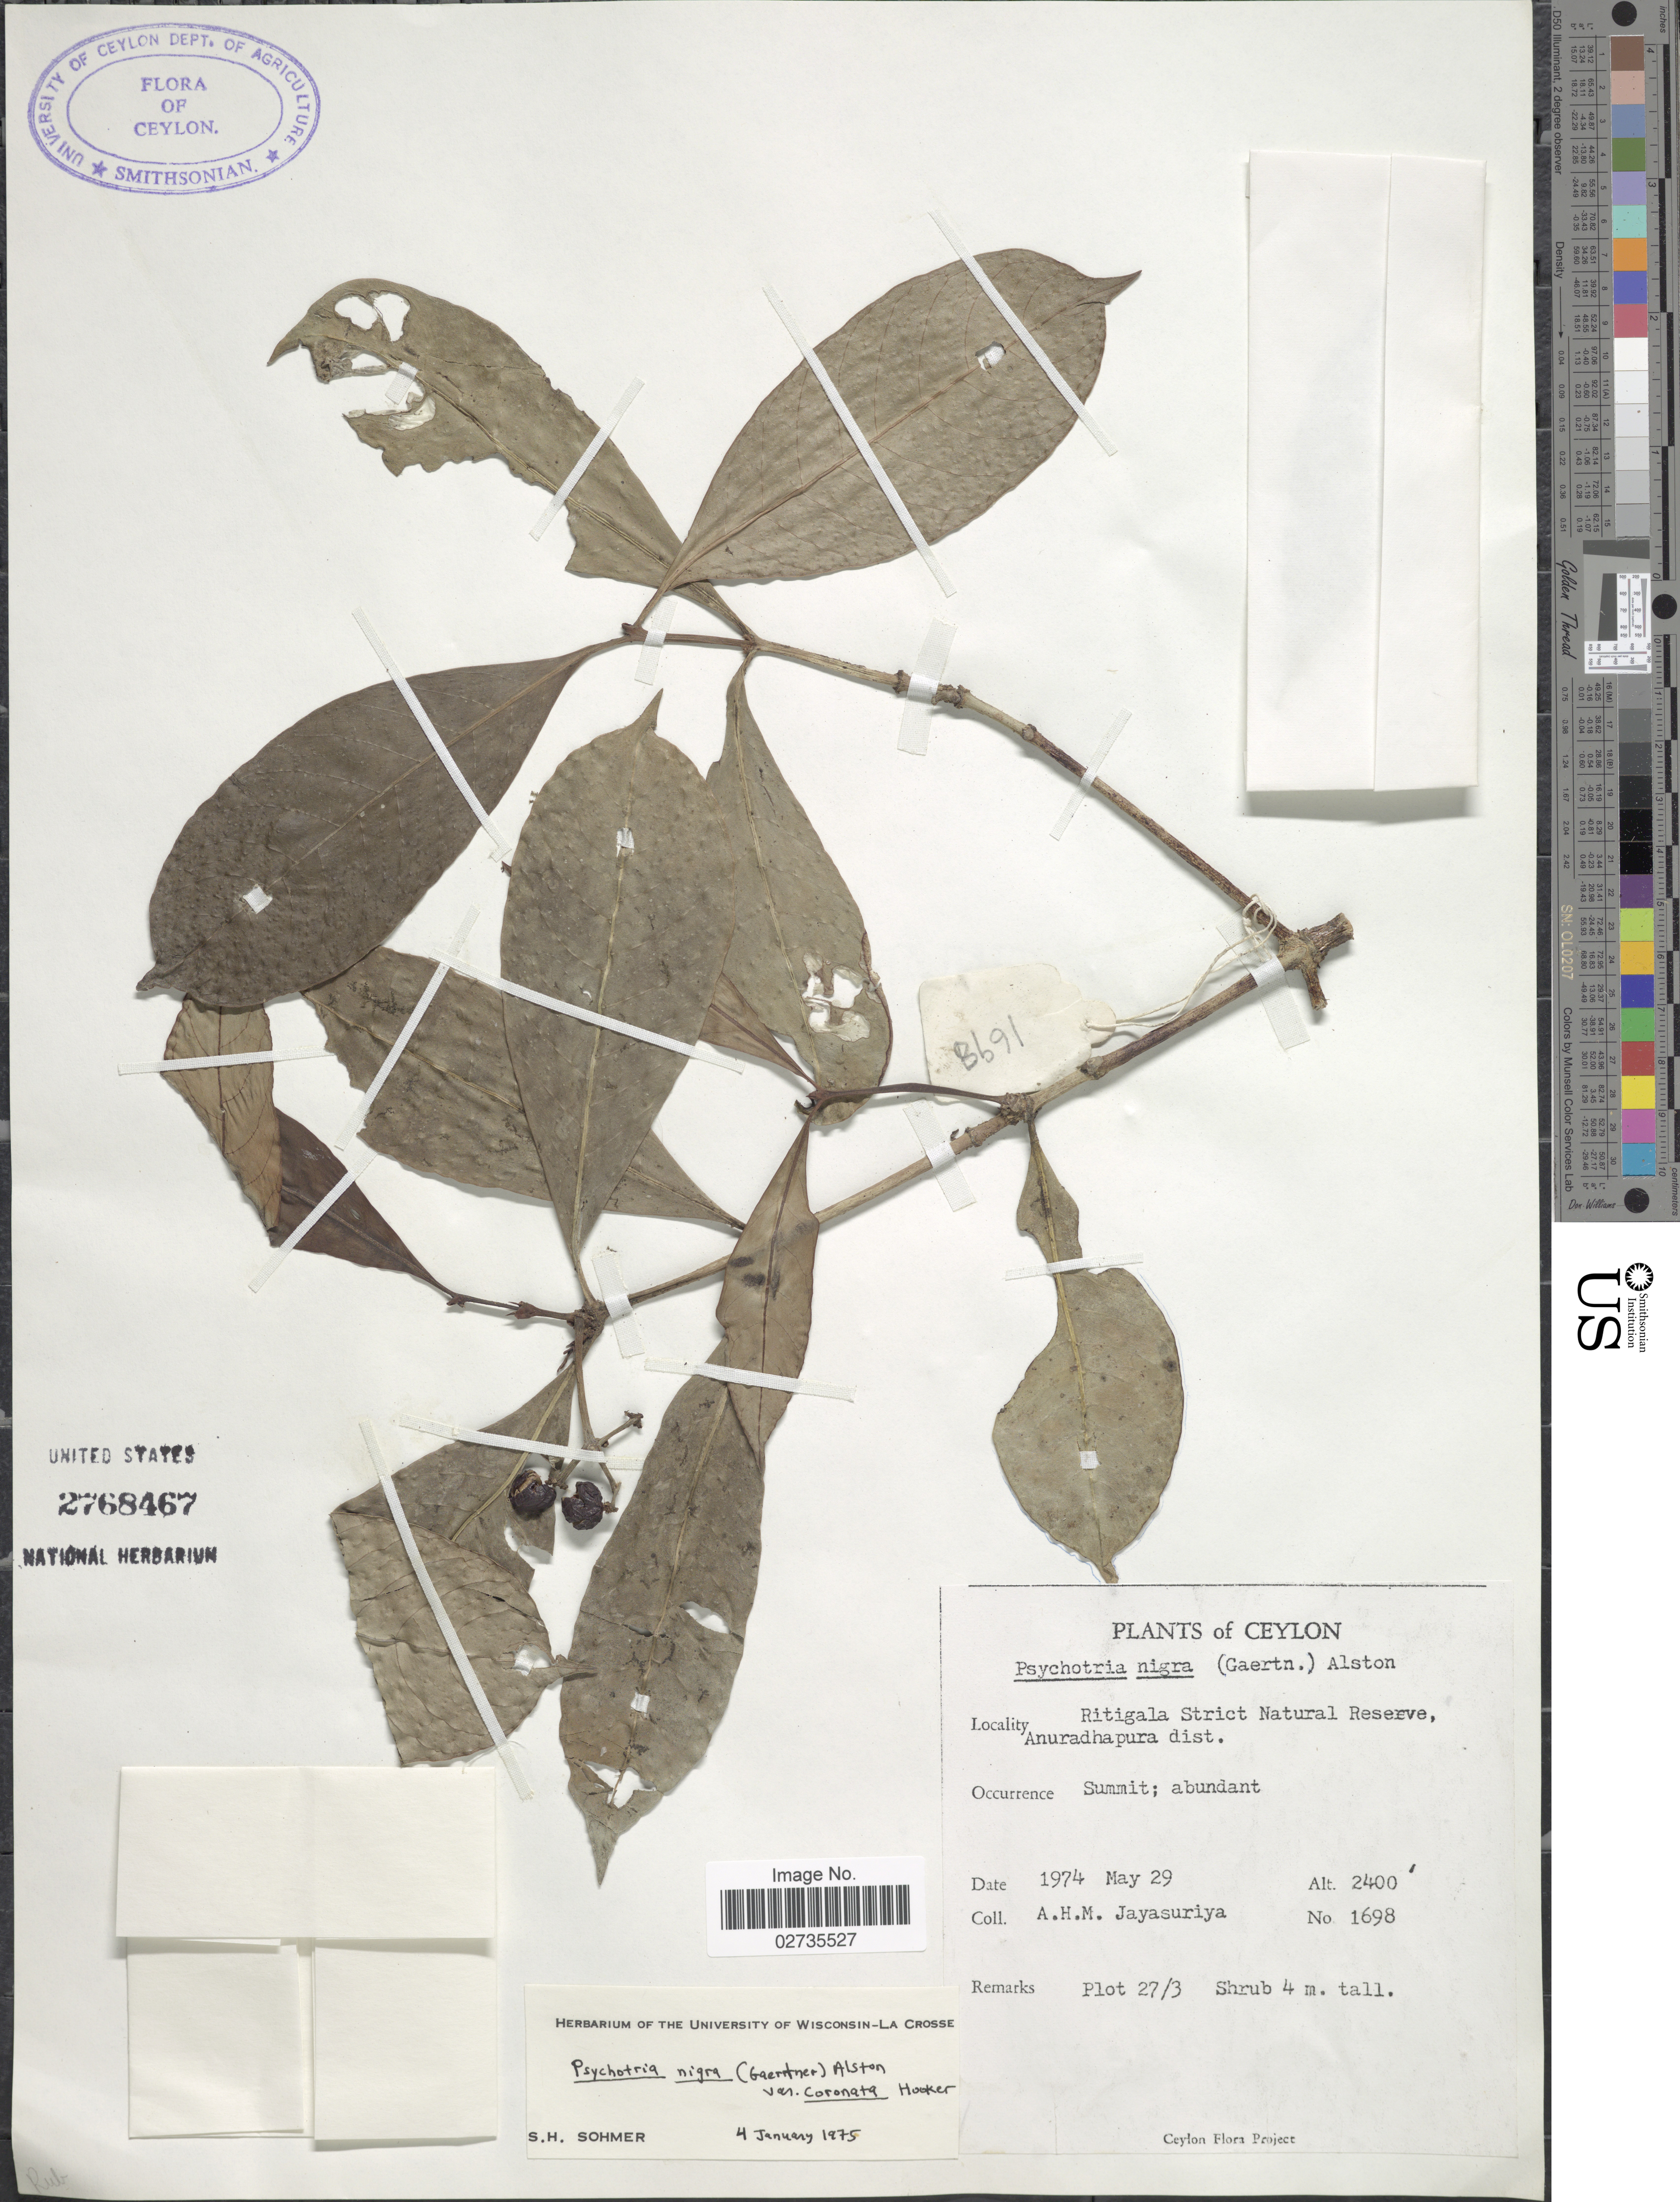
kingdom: Plantae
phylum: Tracheophyta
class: Magnoliopsida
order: Gentianales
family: Rubiaceae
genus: Psychotria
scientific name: Psychotria nigra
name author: (Gaertn.) Alston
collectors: A. H. Jayasuriya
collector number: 1698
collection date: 1974-05-29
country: Sri Lanka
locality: Ceylon. Ritigala Strict Natural Reserve, Anuradhapura dist.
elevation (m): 732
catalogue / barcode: US 2768467